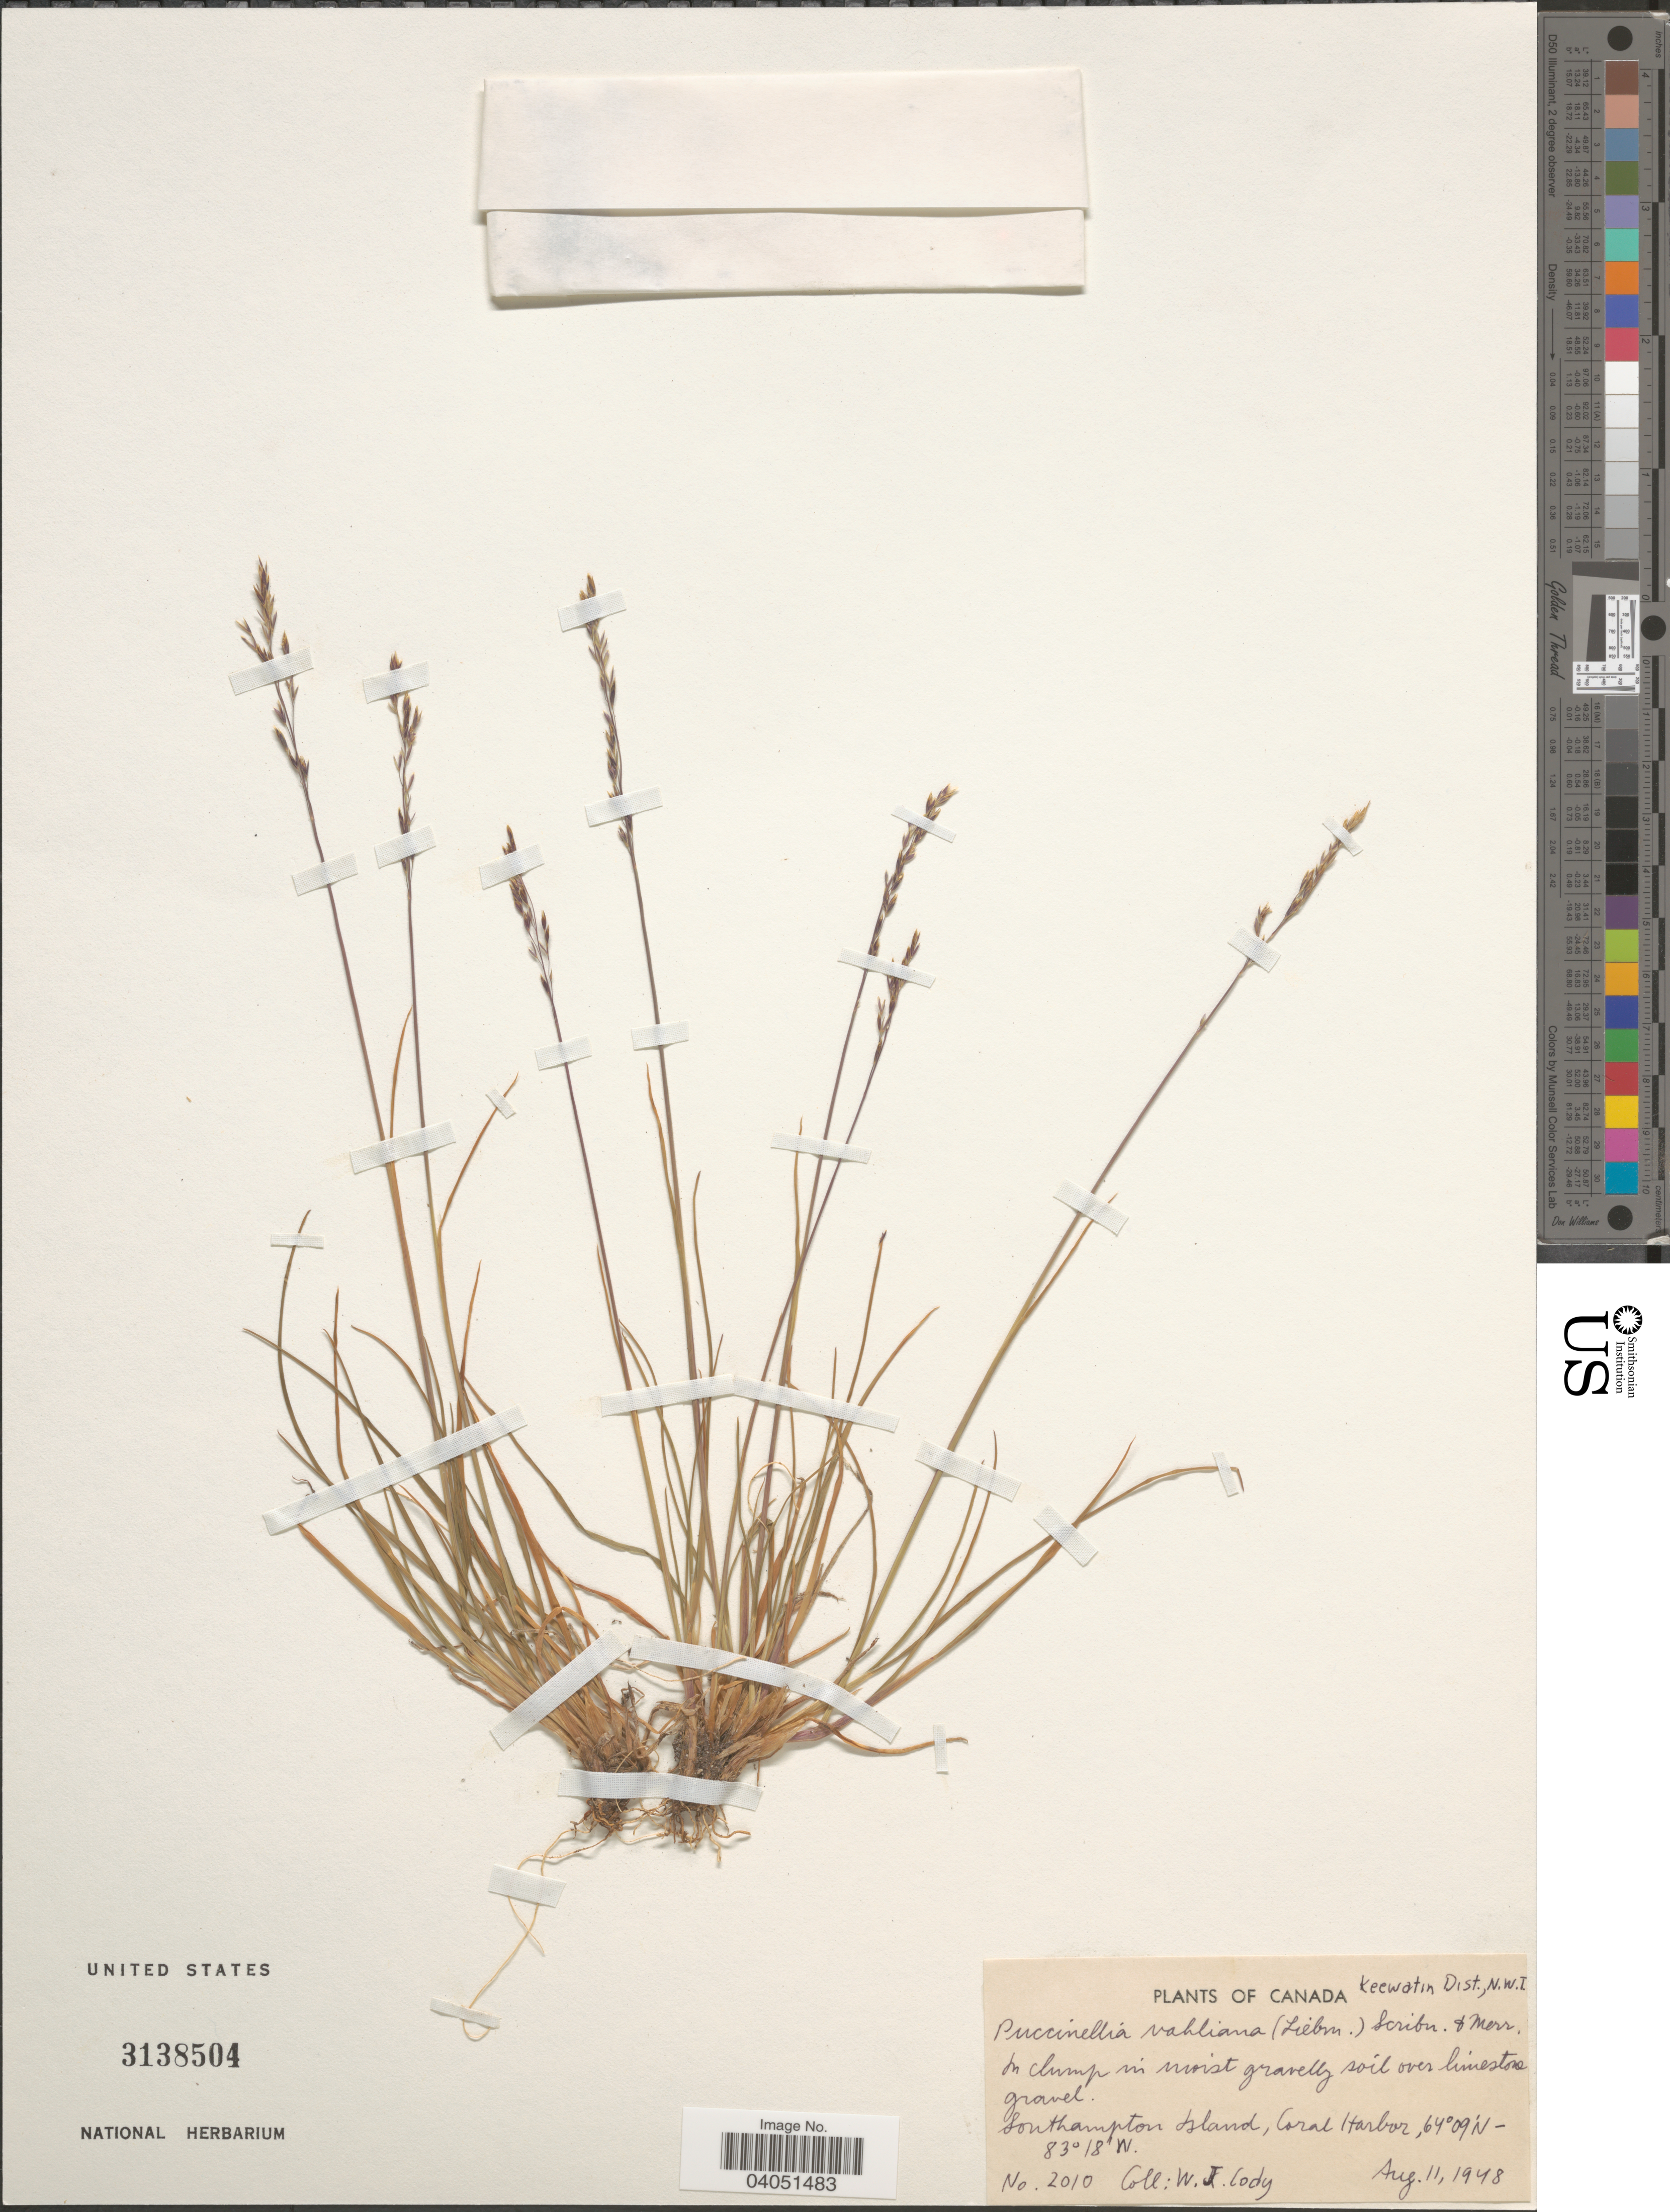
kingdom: Plantae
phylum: Tracheophyta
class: Liliopsida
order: Poales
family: Poaceae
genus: Puccinellia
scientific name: Puccinellia vahliana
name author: (Lange) Fernald & Weath.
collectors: W. Cody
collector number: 2010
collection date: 1948-08-11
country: Canada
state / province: Northwest Territories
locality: Keewatin Dist. Southampton Island, Coral Harbor.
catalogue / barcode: US 3138504